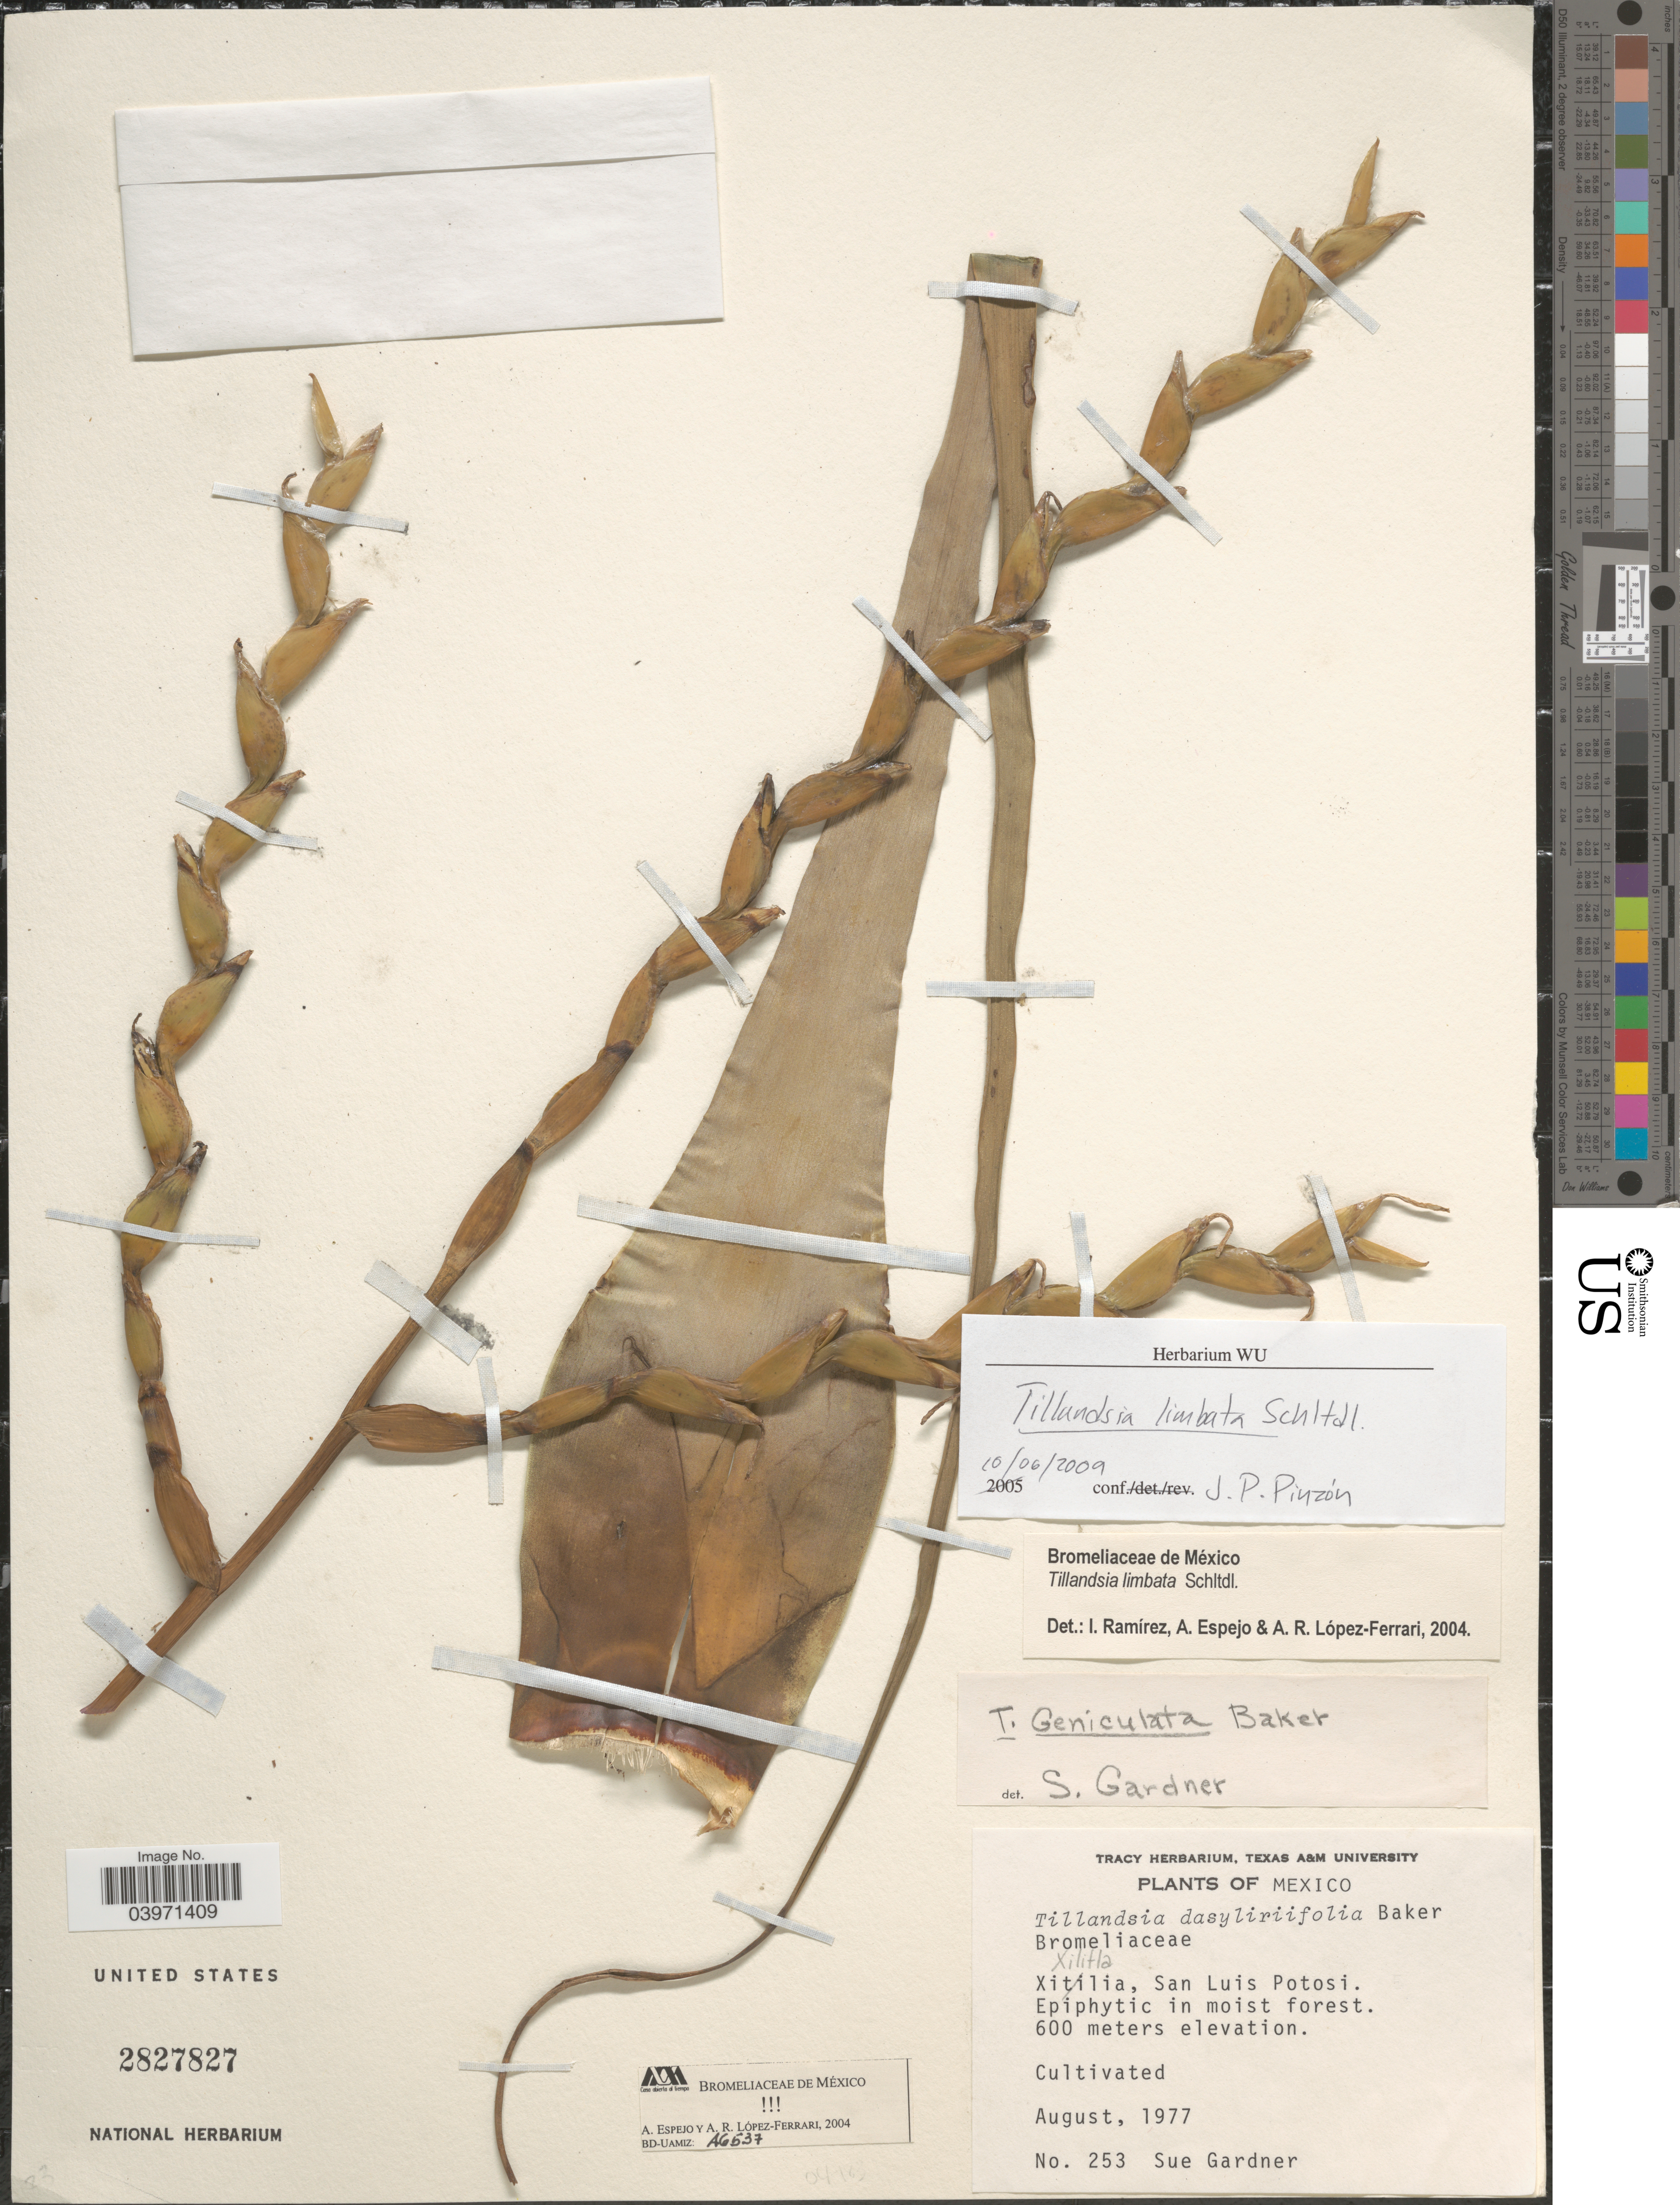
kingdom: Plantae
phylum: Tracheophyta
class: Liliopsida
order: Poales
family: Bromeliaceae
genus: Tillandsia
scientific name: Tillandsia limbata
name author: Schltdl.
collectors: S. Gardner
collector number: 253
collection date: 1977-08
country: Mexico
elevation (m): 600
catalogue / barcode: US 2827827